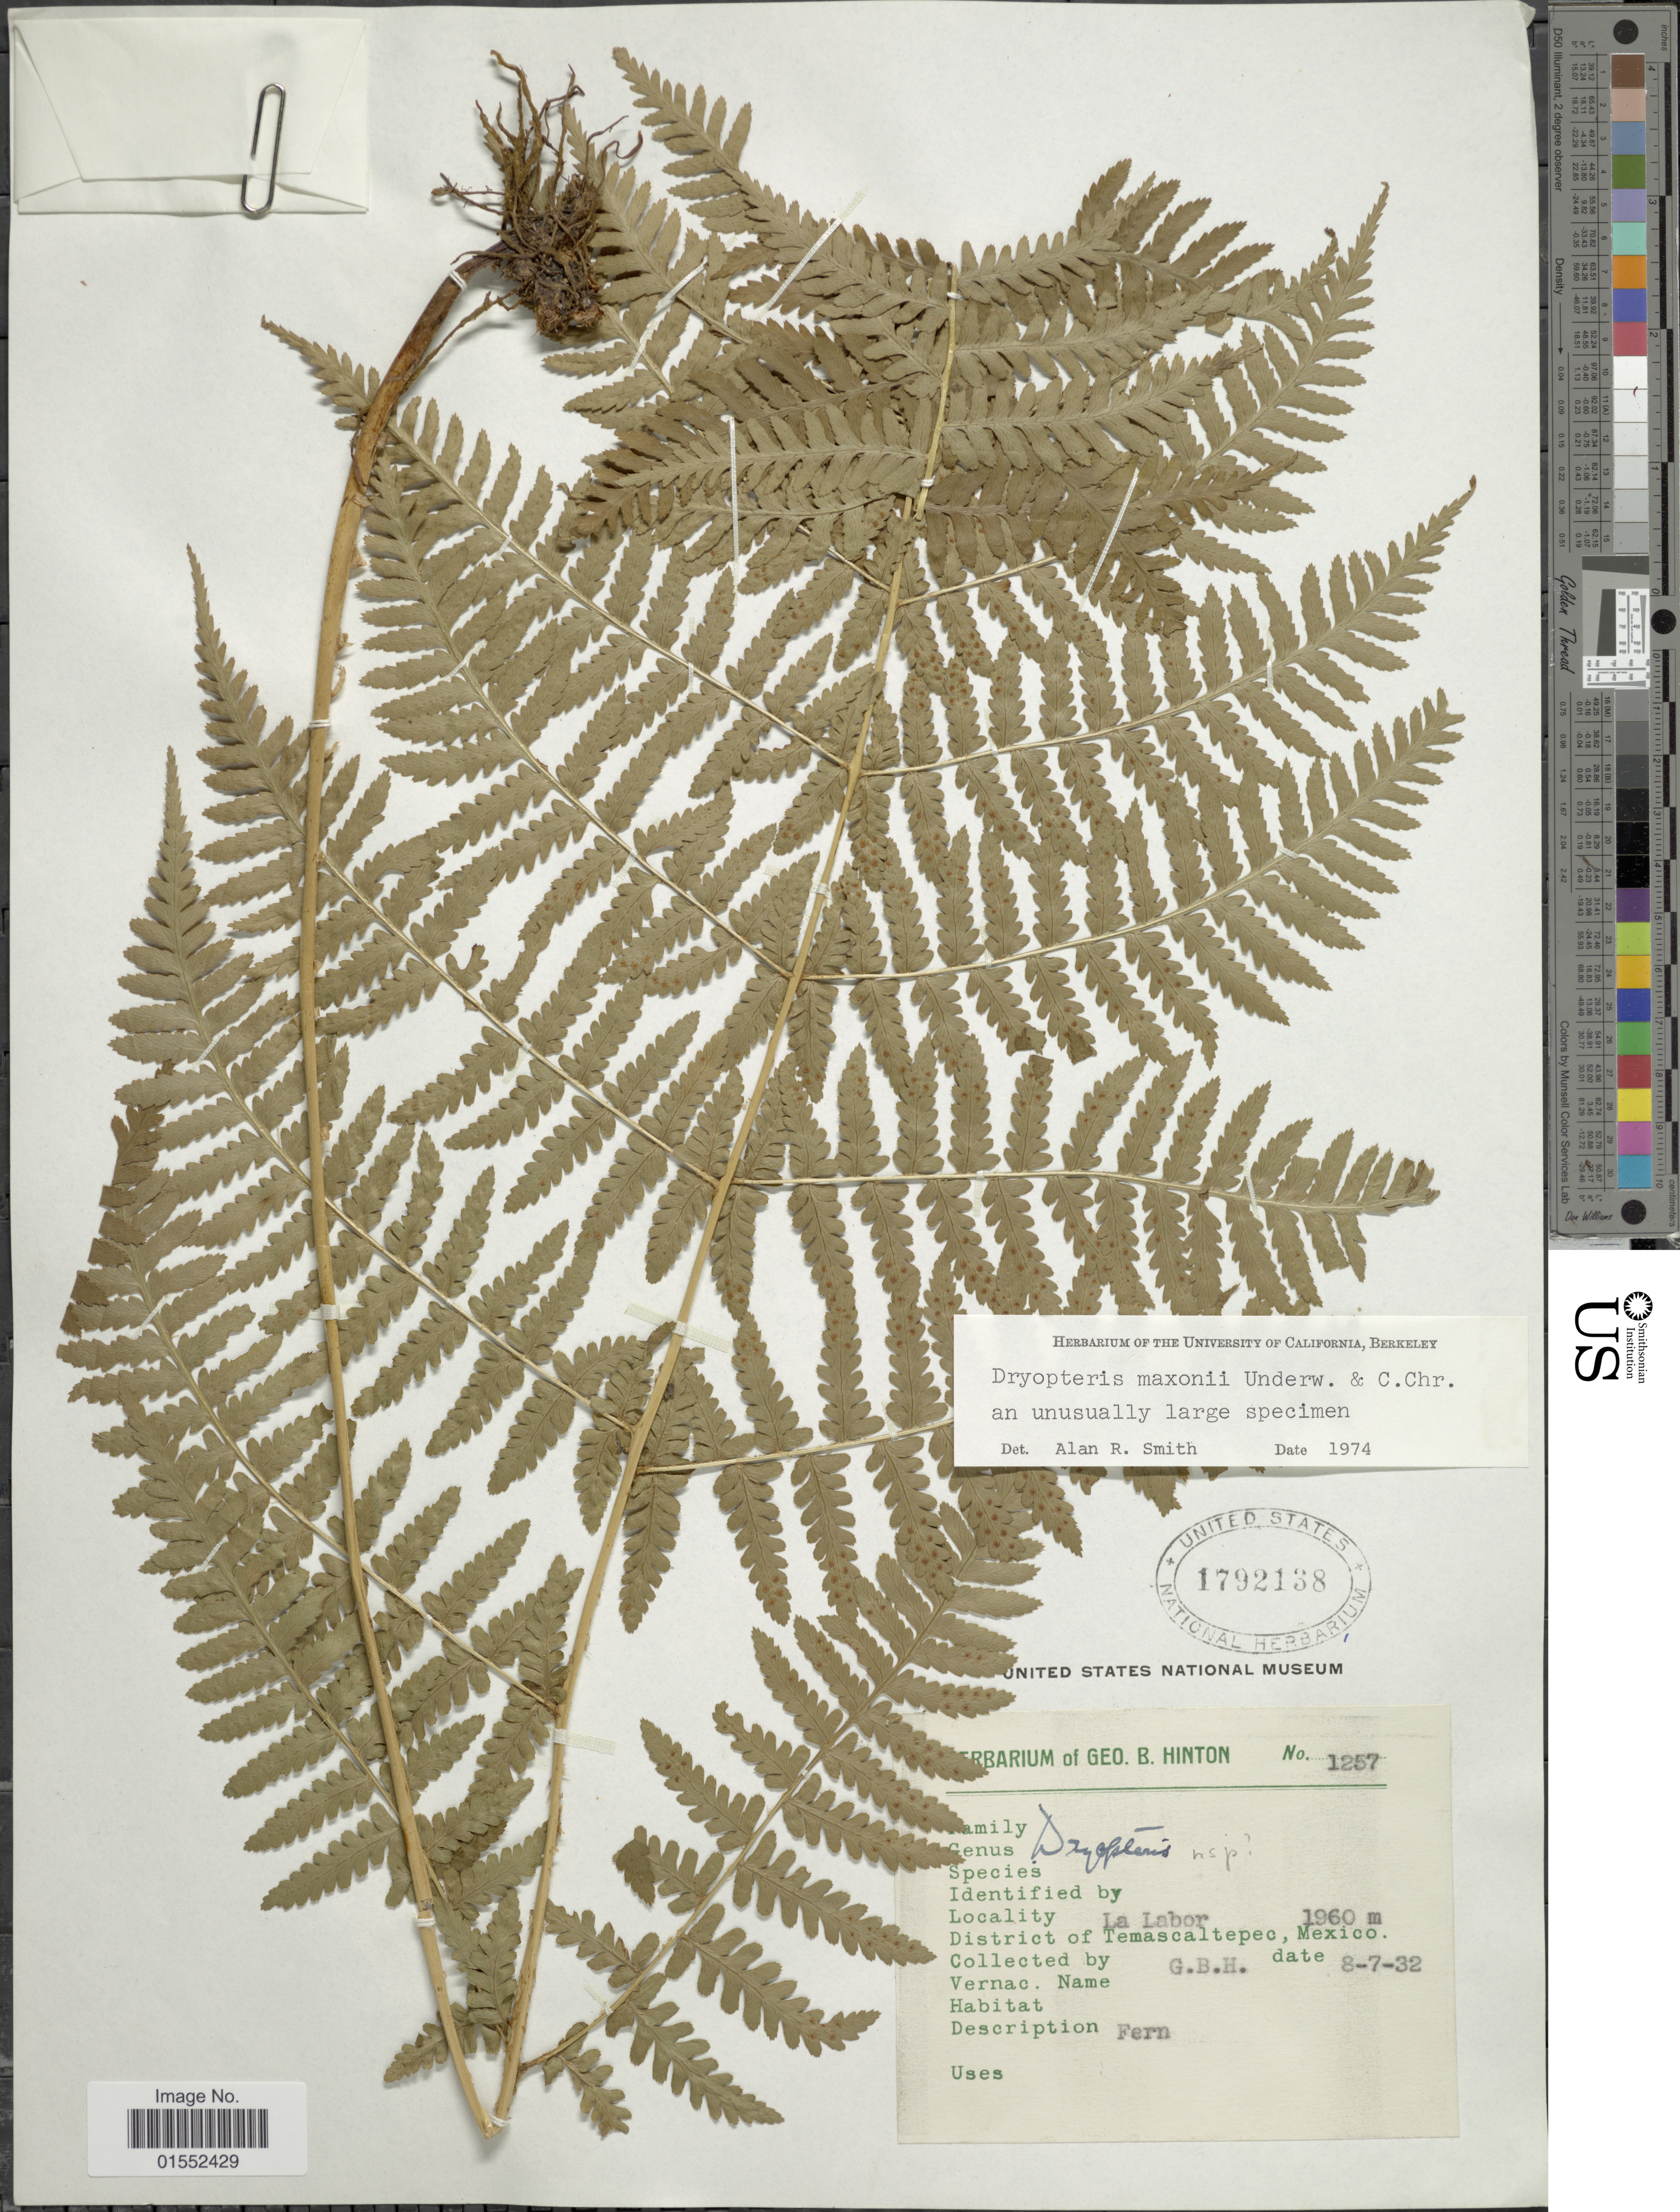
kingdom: Plantae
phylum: Tracheophyta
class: Polypodiopsida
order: Polypodiales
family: Dryopteridaceae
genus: Dryopteris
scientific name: Dryopteris maxonii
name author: Underw. & C. Chr.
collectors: G. B. Hinton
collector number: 1257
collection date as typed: Transcribed d/m/y: 7/8/32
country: Mexico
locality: La Labor District of temascaltepec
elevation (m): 1960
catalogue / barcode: US 1792138